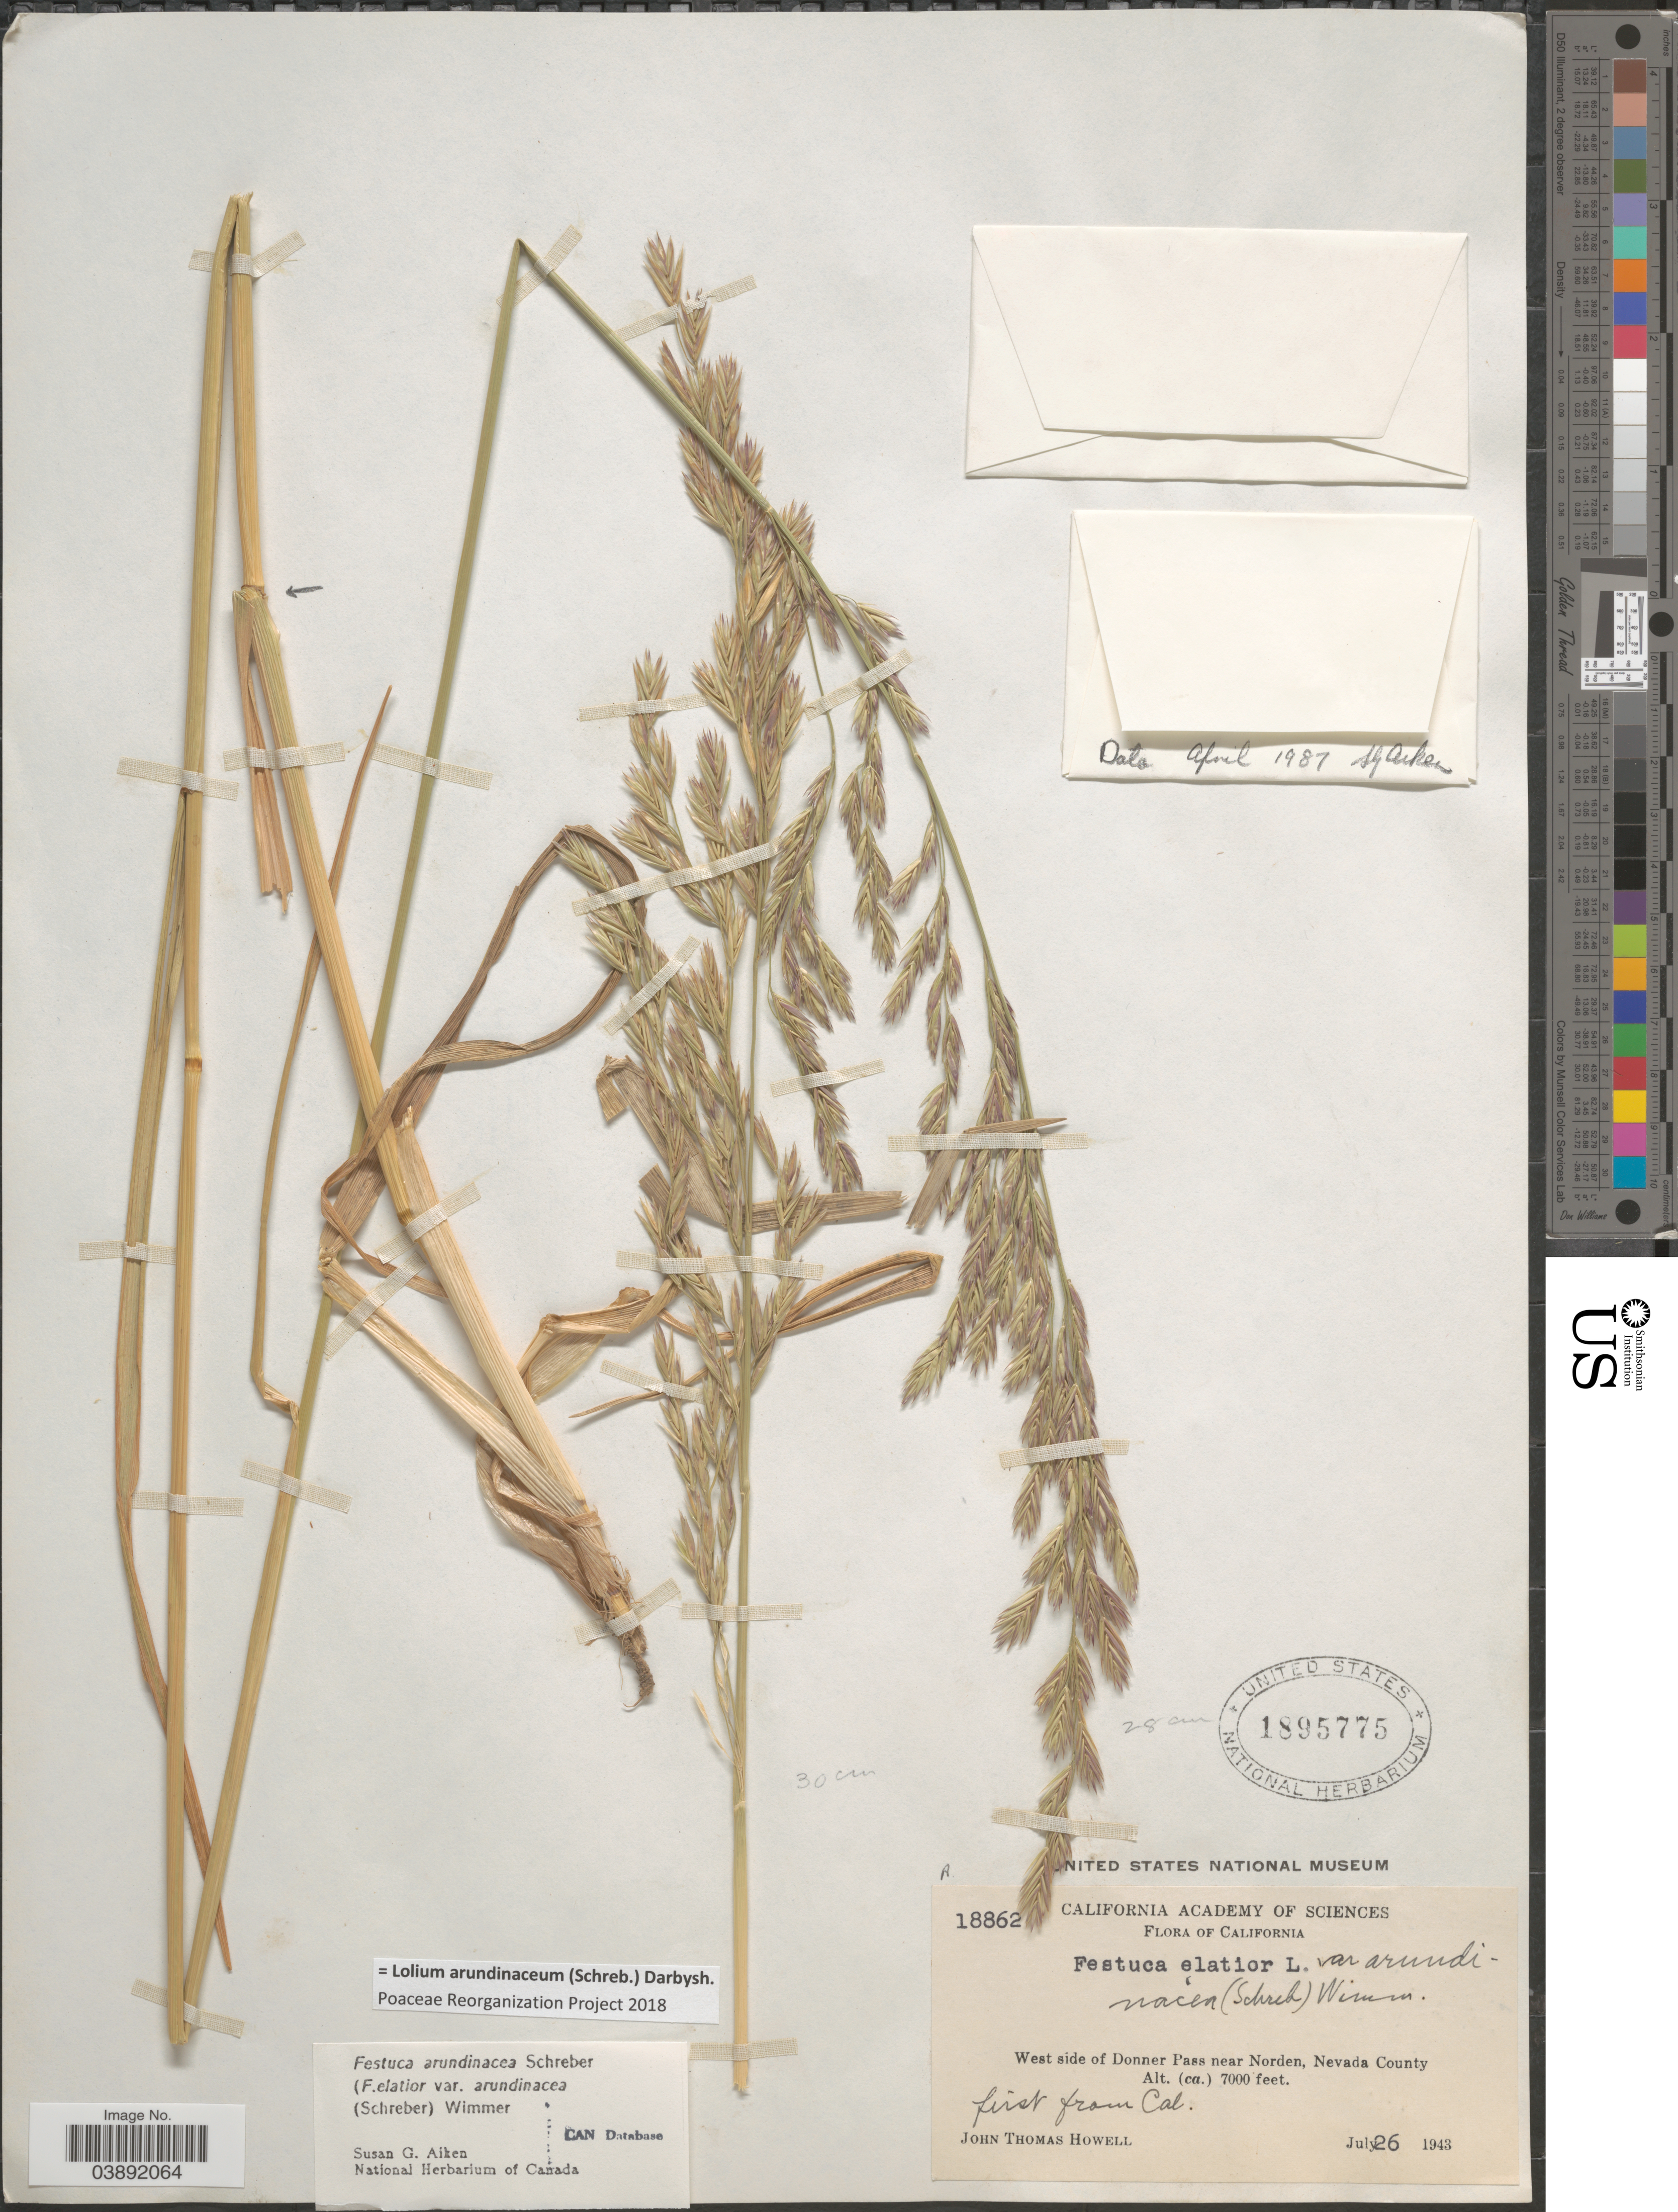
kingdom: Plantae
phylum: Tracheophyta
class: Liliopsida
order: Poales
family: Poaceae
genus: Lolium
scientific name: Lolium arundinaceum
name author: (Schreb.) Darbysh.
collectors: J. T. Howell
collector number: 18862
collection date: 1943-07-26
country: United States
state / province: California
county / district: Nevada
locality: West side of Donner Pass near Norden, Nevada County.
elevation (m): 2134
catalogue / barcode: US 1895775